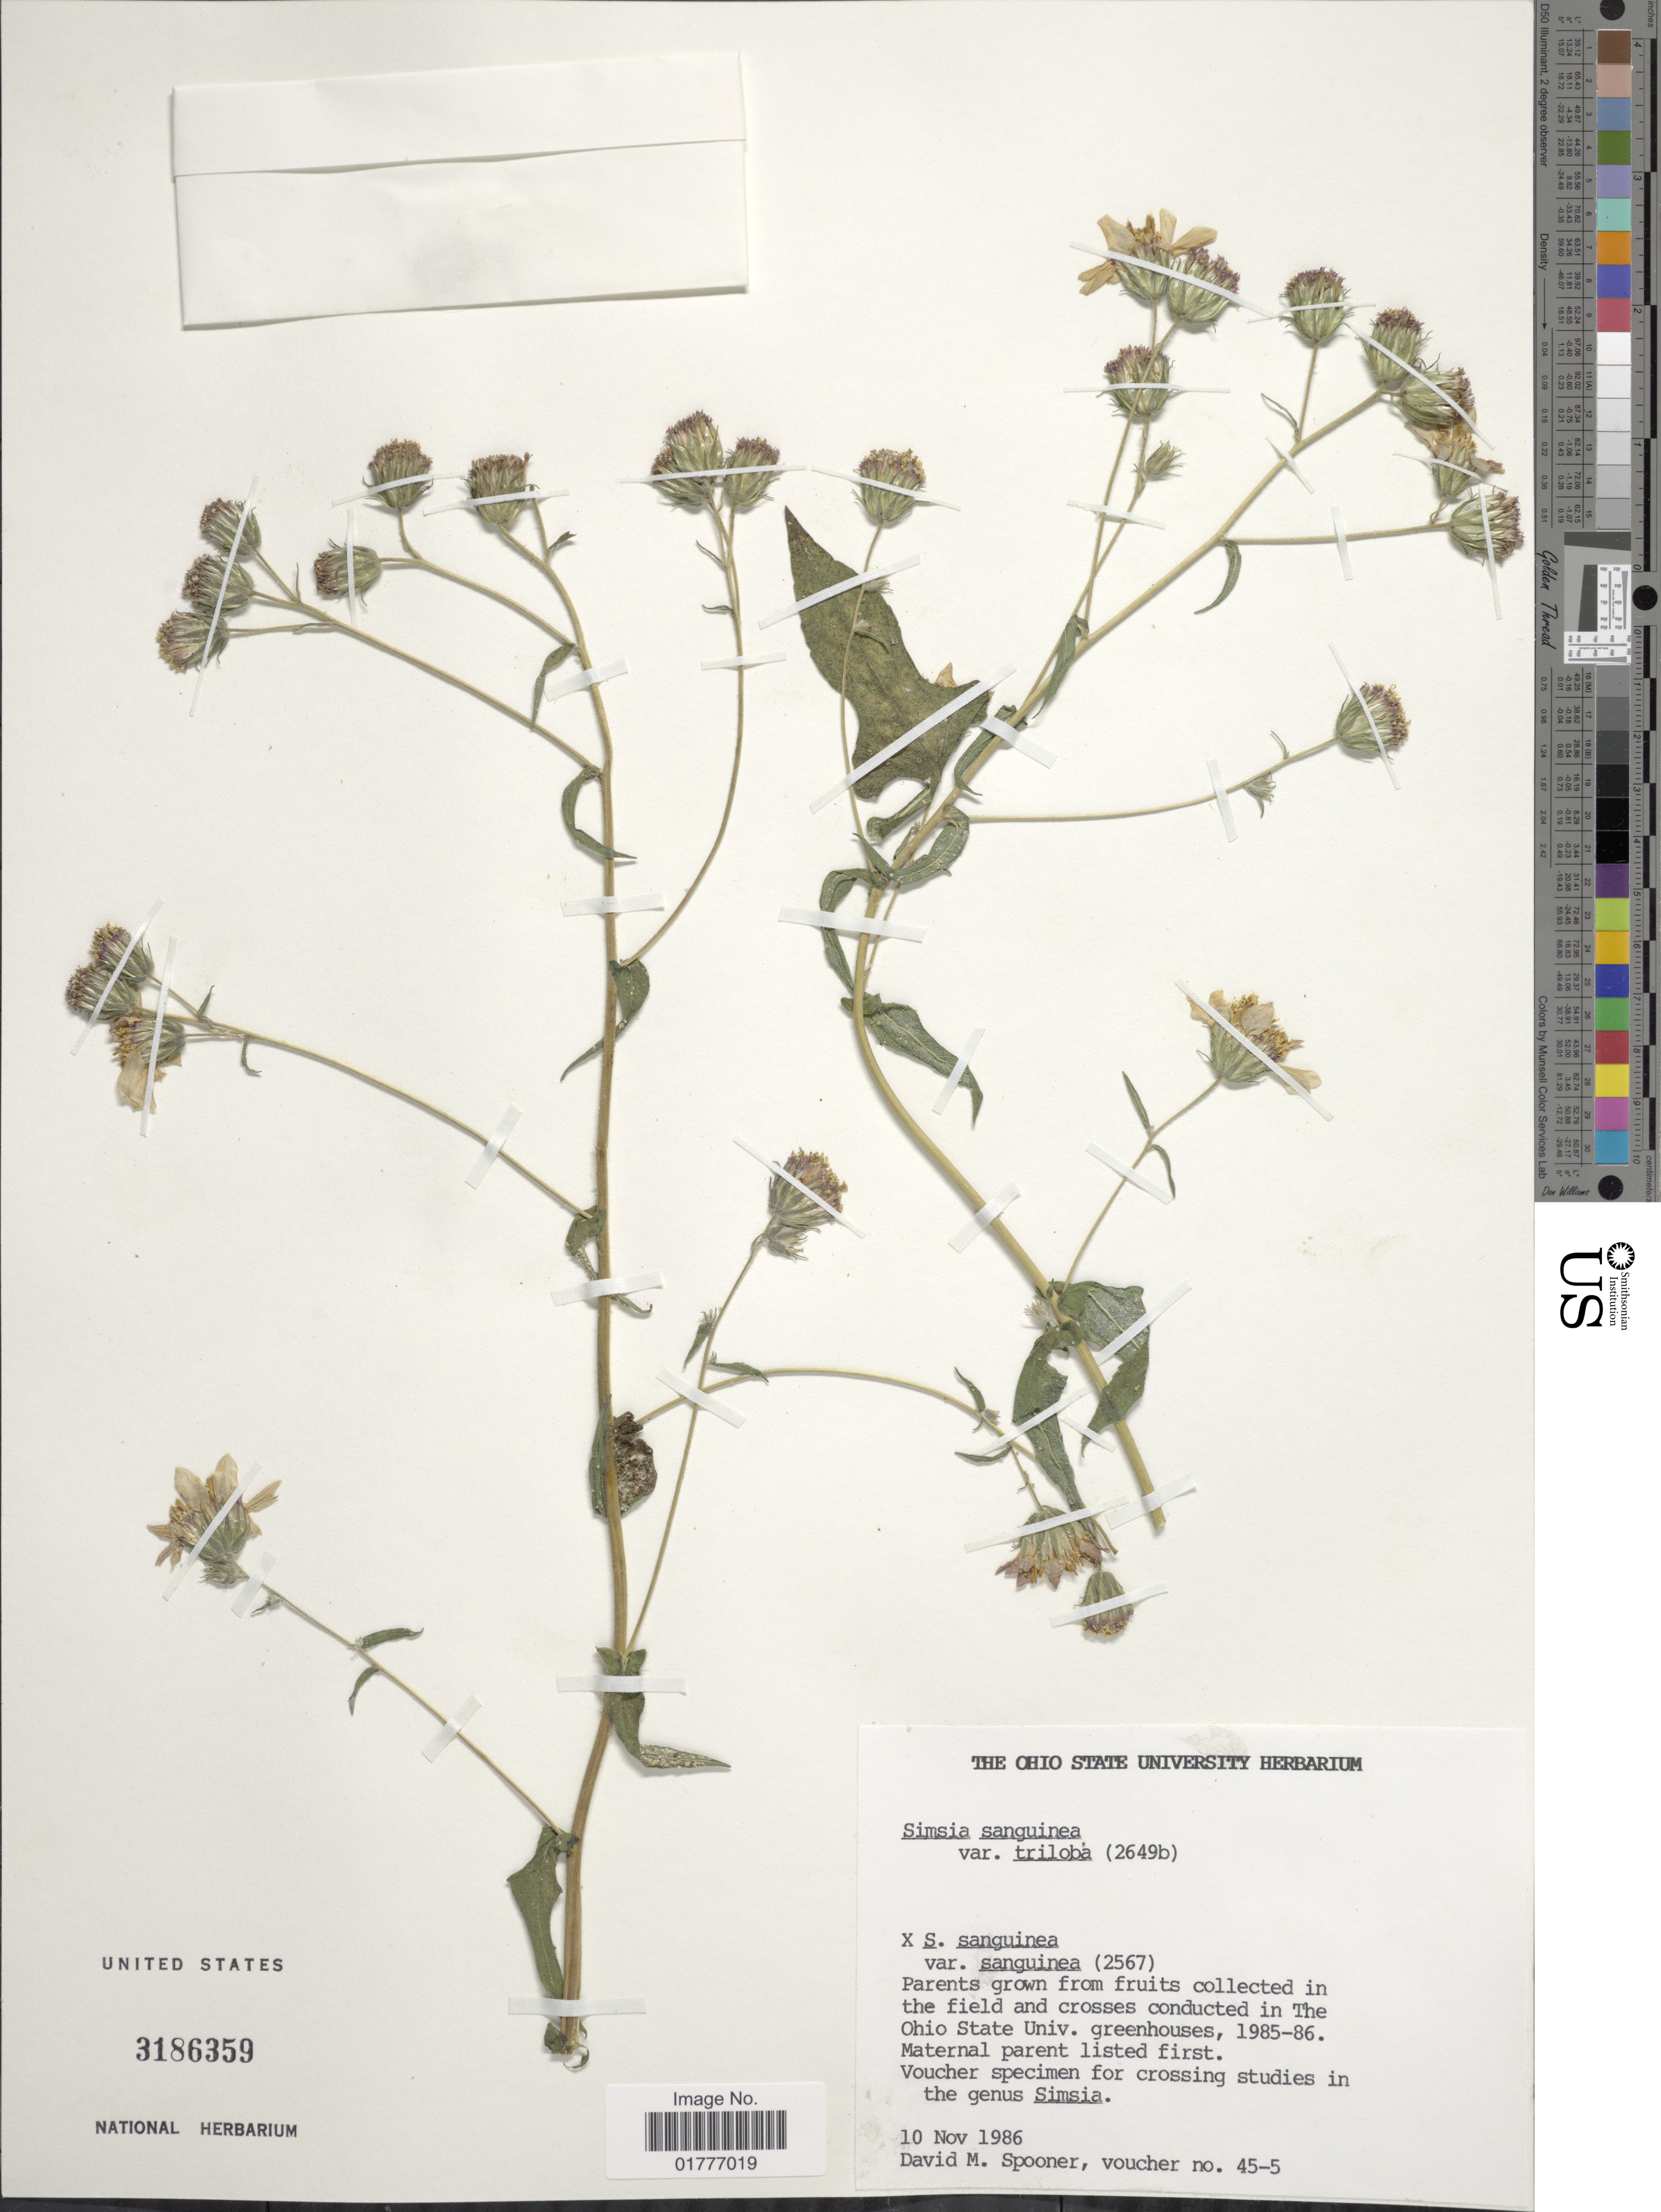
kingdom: Plantae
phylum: Tracheophyta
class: Magnoliopsida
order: Asterales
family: Asteraceae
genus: Simsia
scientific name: Simsia sanguinea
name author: A. Gray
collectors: D. Spooner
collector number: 45-2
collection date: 1986-11-10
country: United States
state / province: Ohio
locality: In the field and crosses conducted in The Ohio State Univ. greenhouses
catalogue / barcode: US 3186359